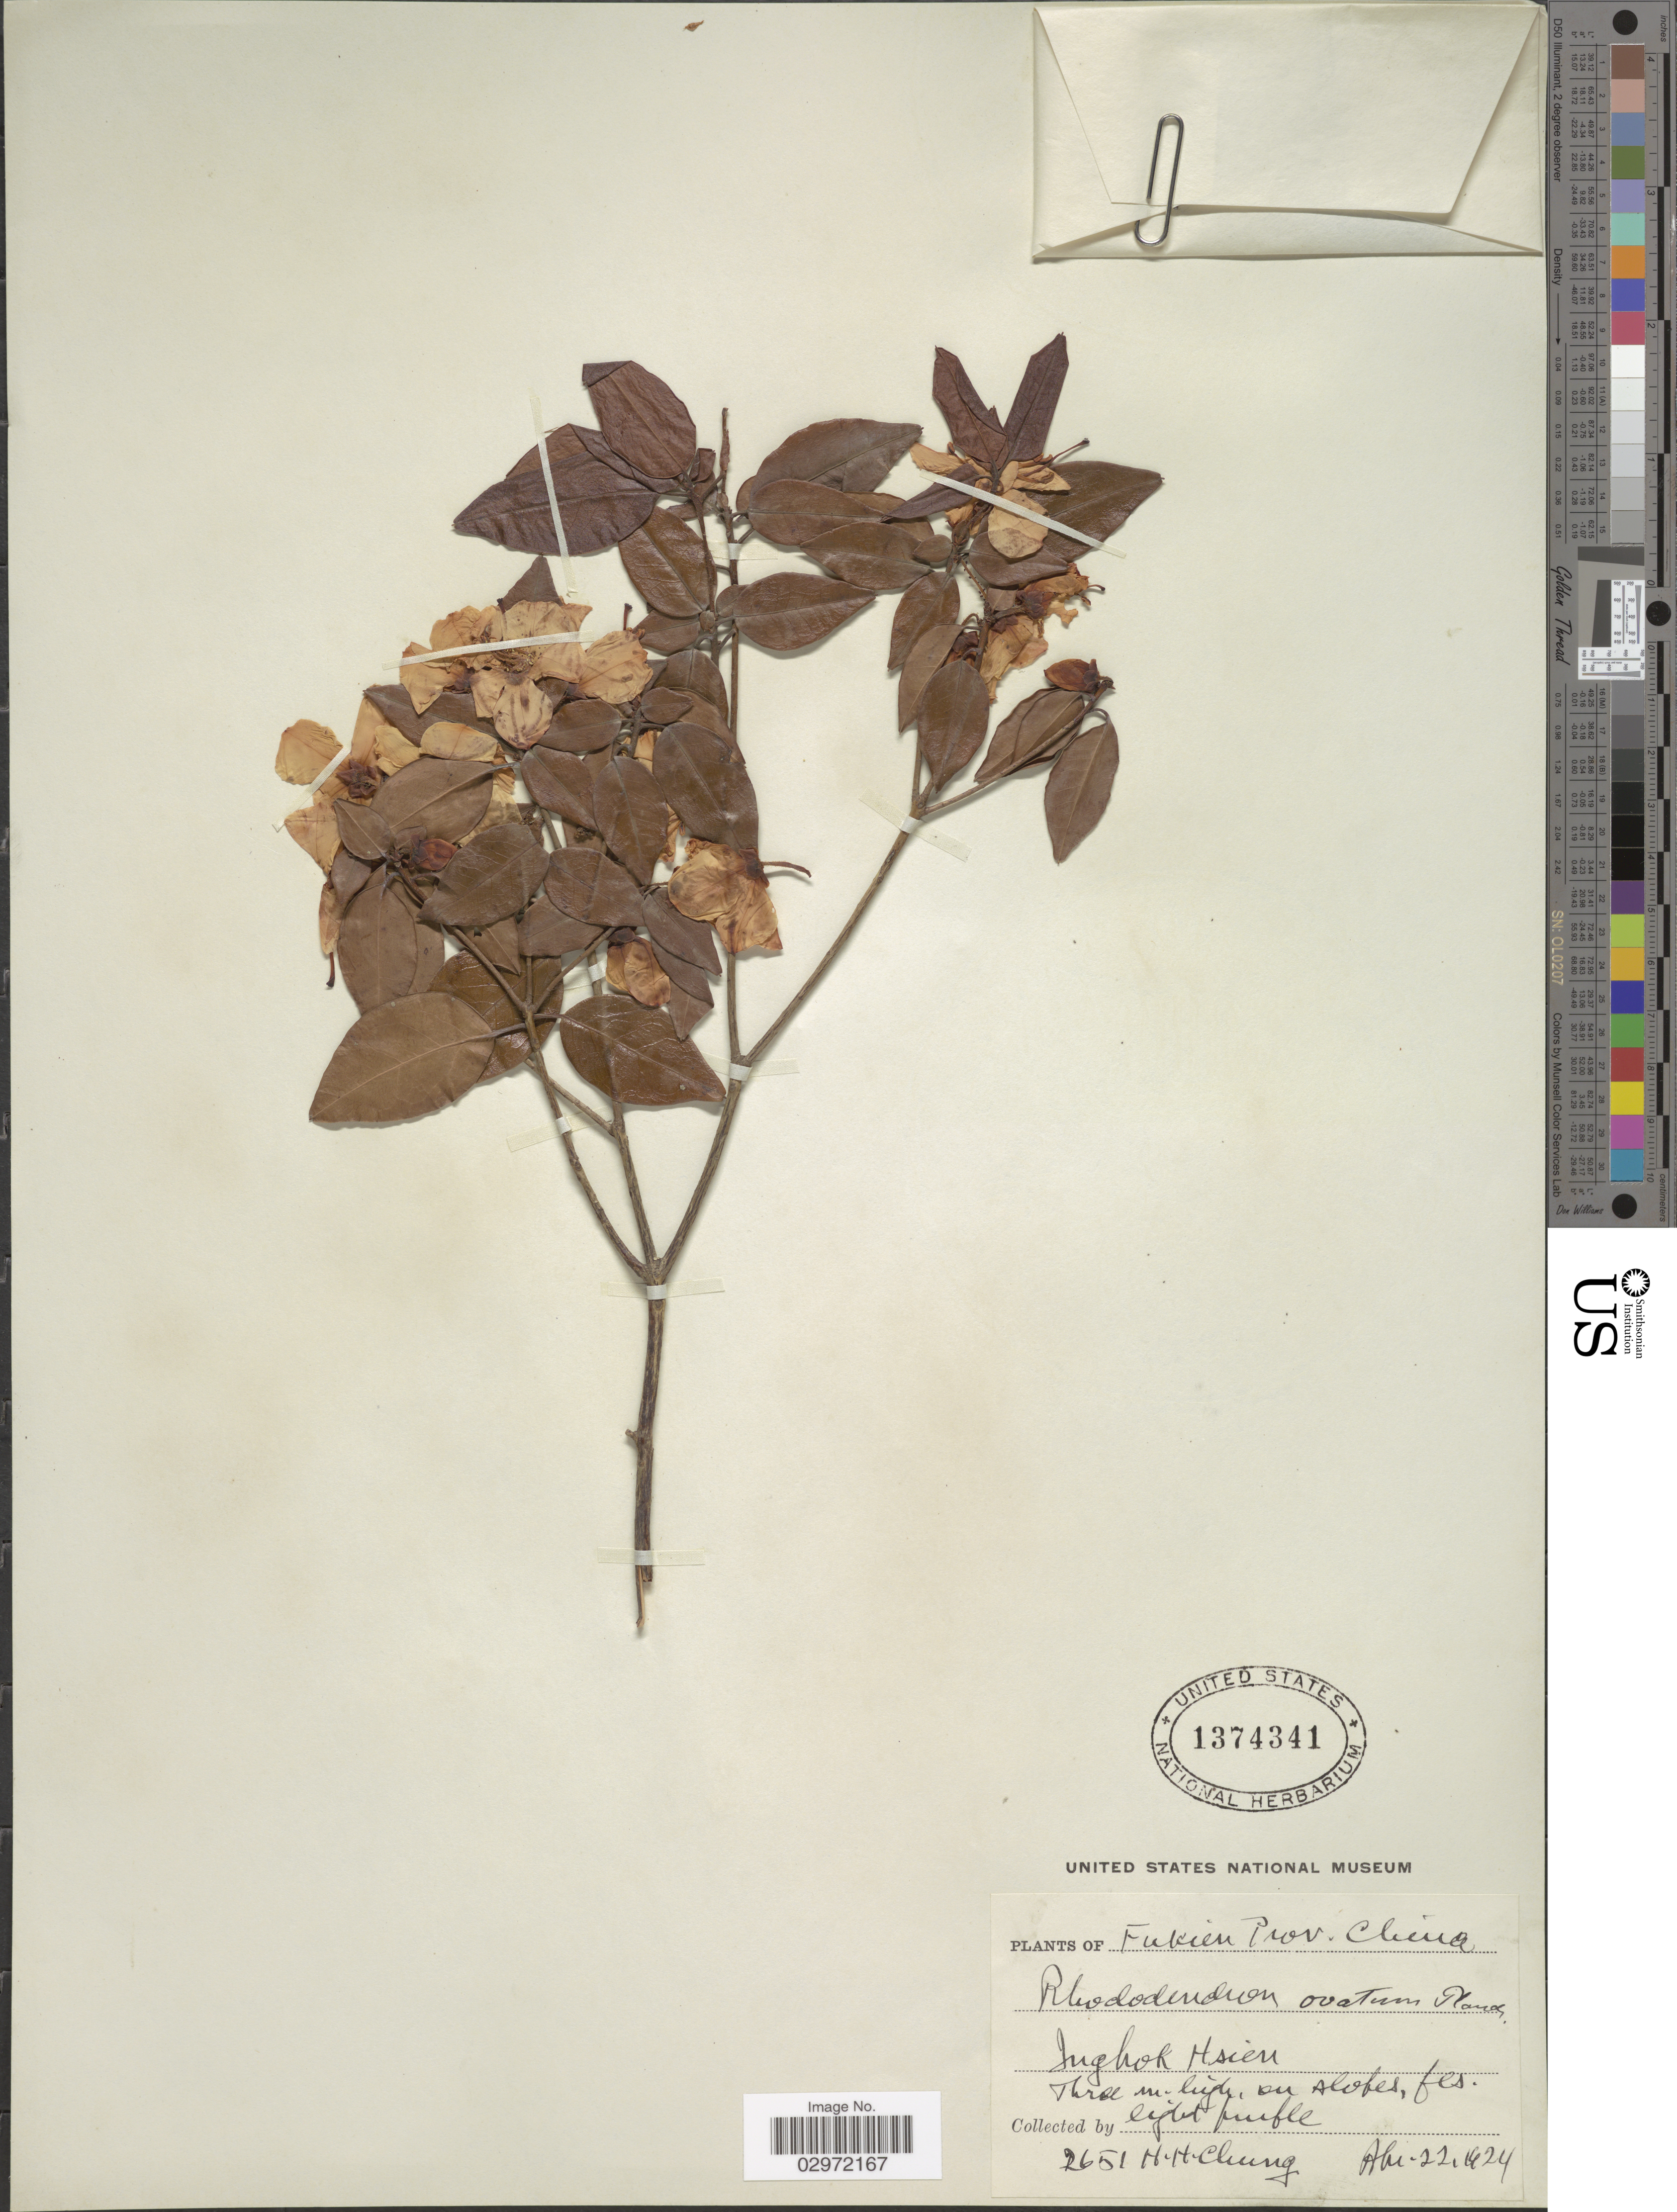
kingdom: Plantae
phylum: Tracheophyta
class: Magnoliopsida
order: Ericales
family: Ericaceae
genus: Rhododendron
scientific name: Rhododendron ovatum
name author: (Lindl.) Planch. ex Maxim.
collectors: H. Chung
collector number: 2651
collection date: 1924-04-22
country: China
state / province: Fujian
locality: Fukien Prov. Inhgok Hsien.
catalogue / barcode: US 1374341